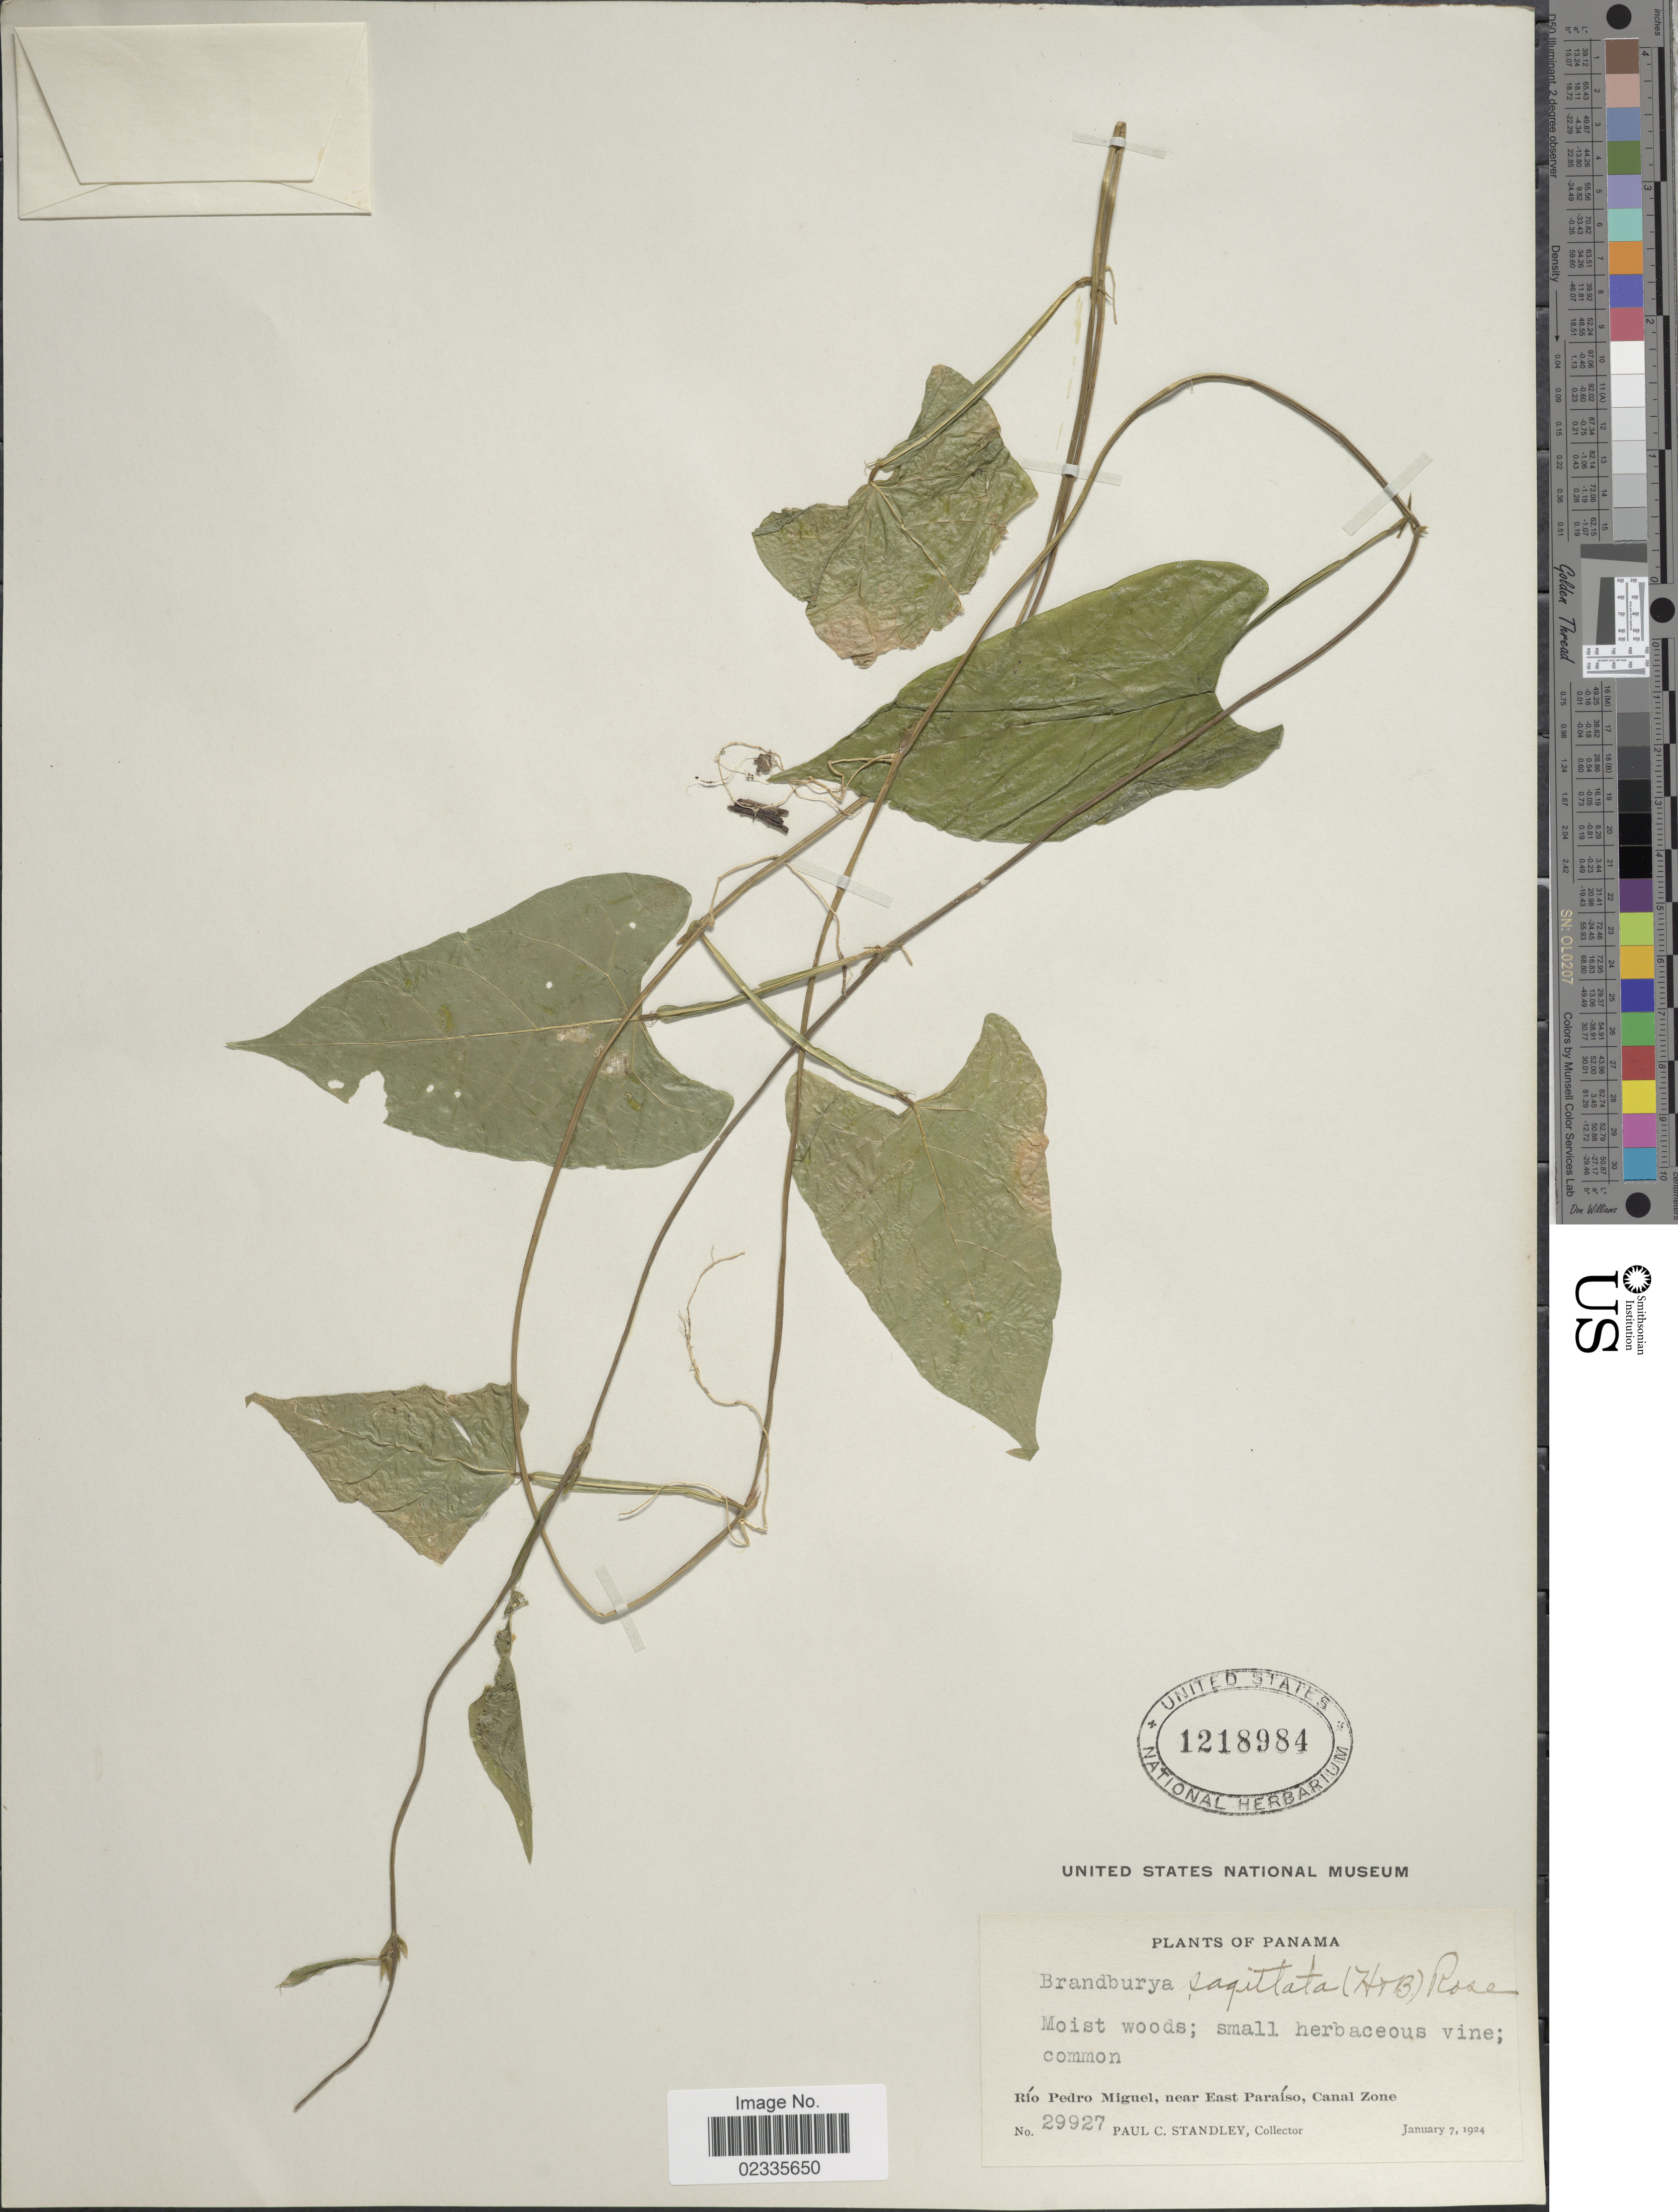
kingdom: Plantae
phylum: Tracheophyta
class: Magnoliopsida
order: Fabales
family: Fabaceae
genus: Centrosema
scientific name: Centrosema sagittata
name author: (Kunth) Rose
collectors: P. C. Standley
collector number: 29927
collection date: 1924-01-07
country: Panama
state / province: Colón / Panamá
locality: Rio Pedro Miguel, near East Paraiso, Canal Zone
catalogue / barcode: US 1218984